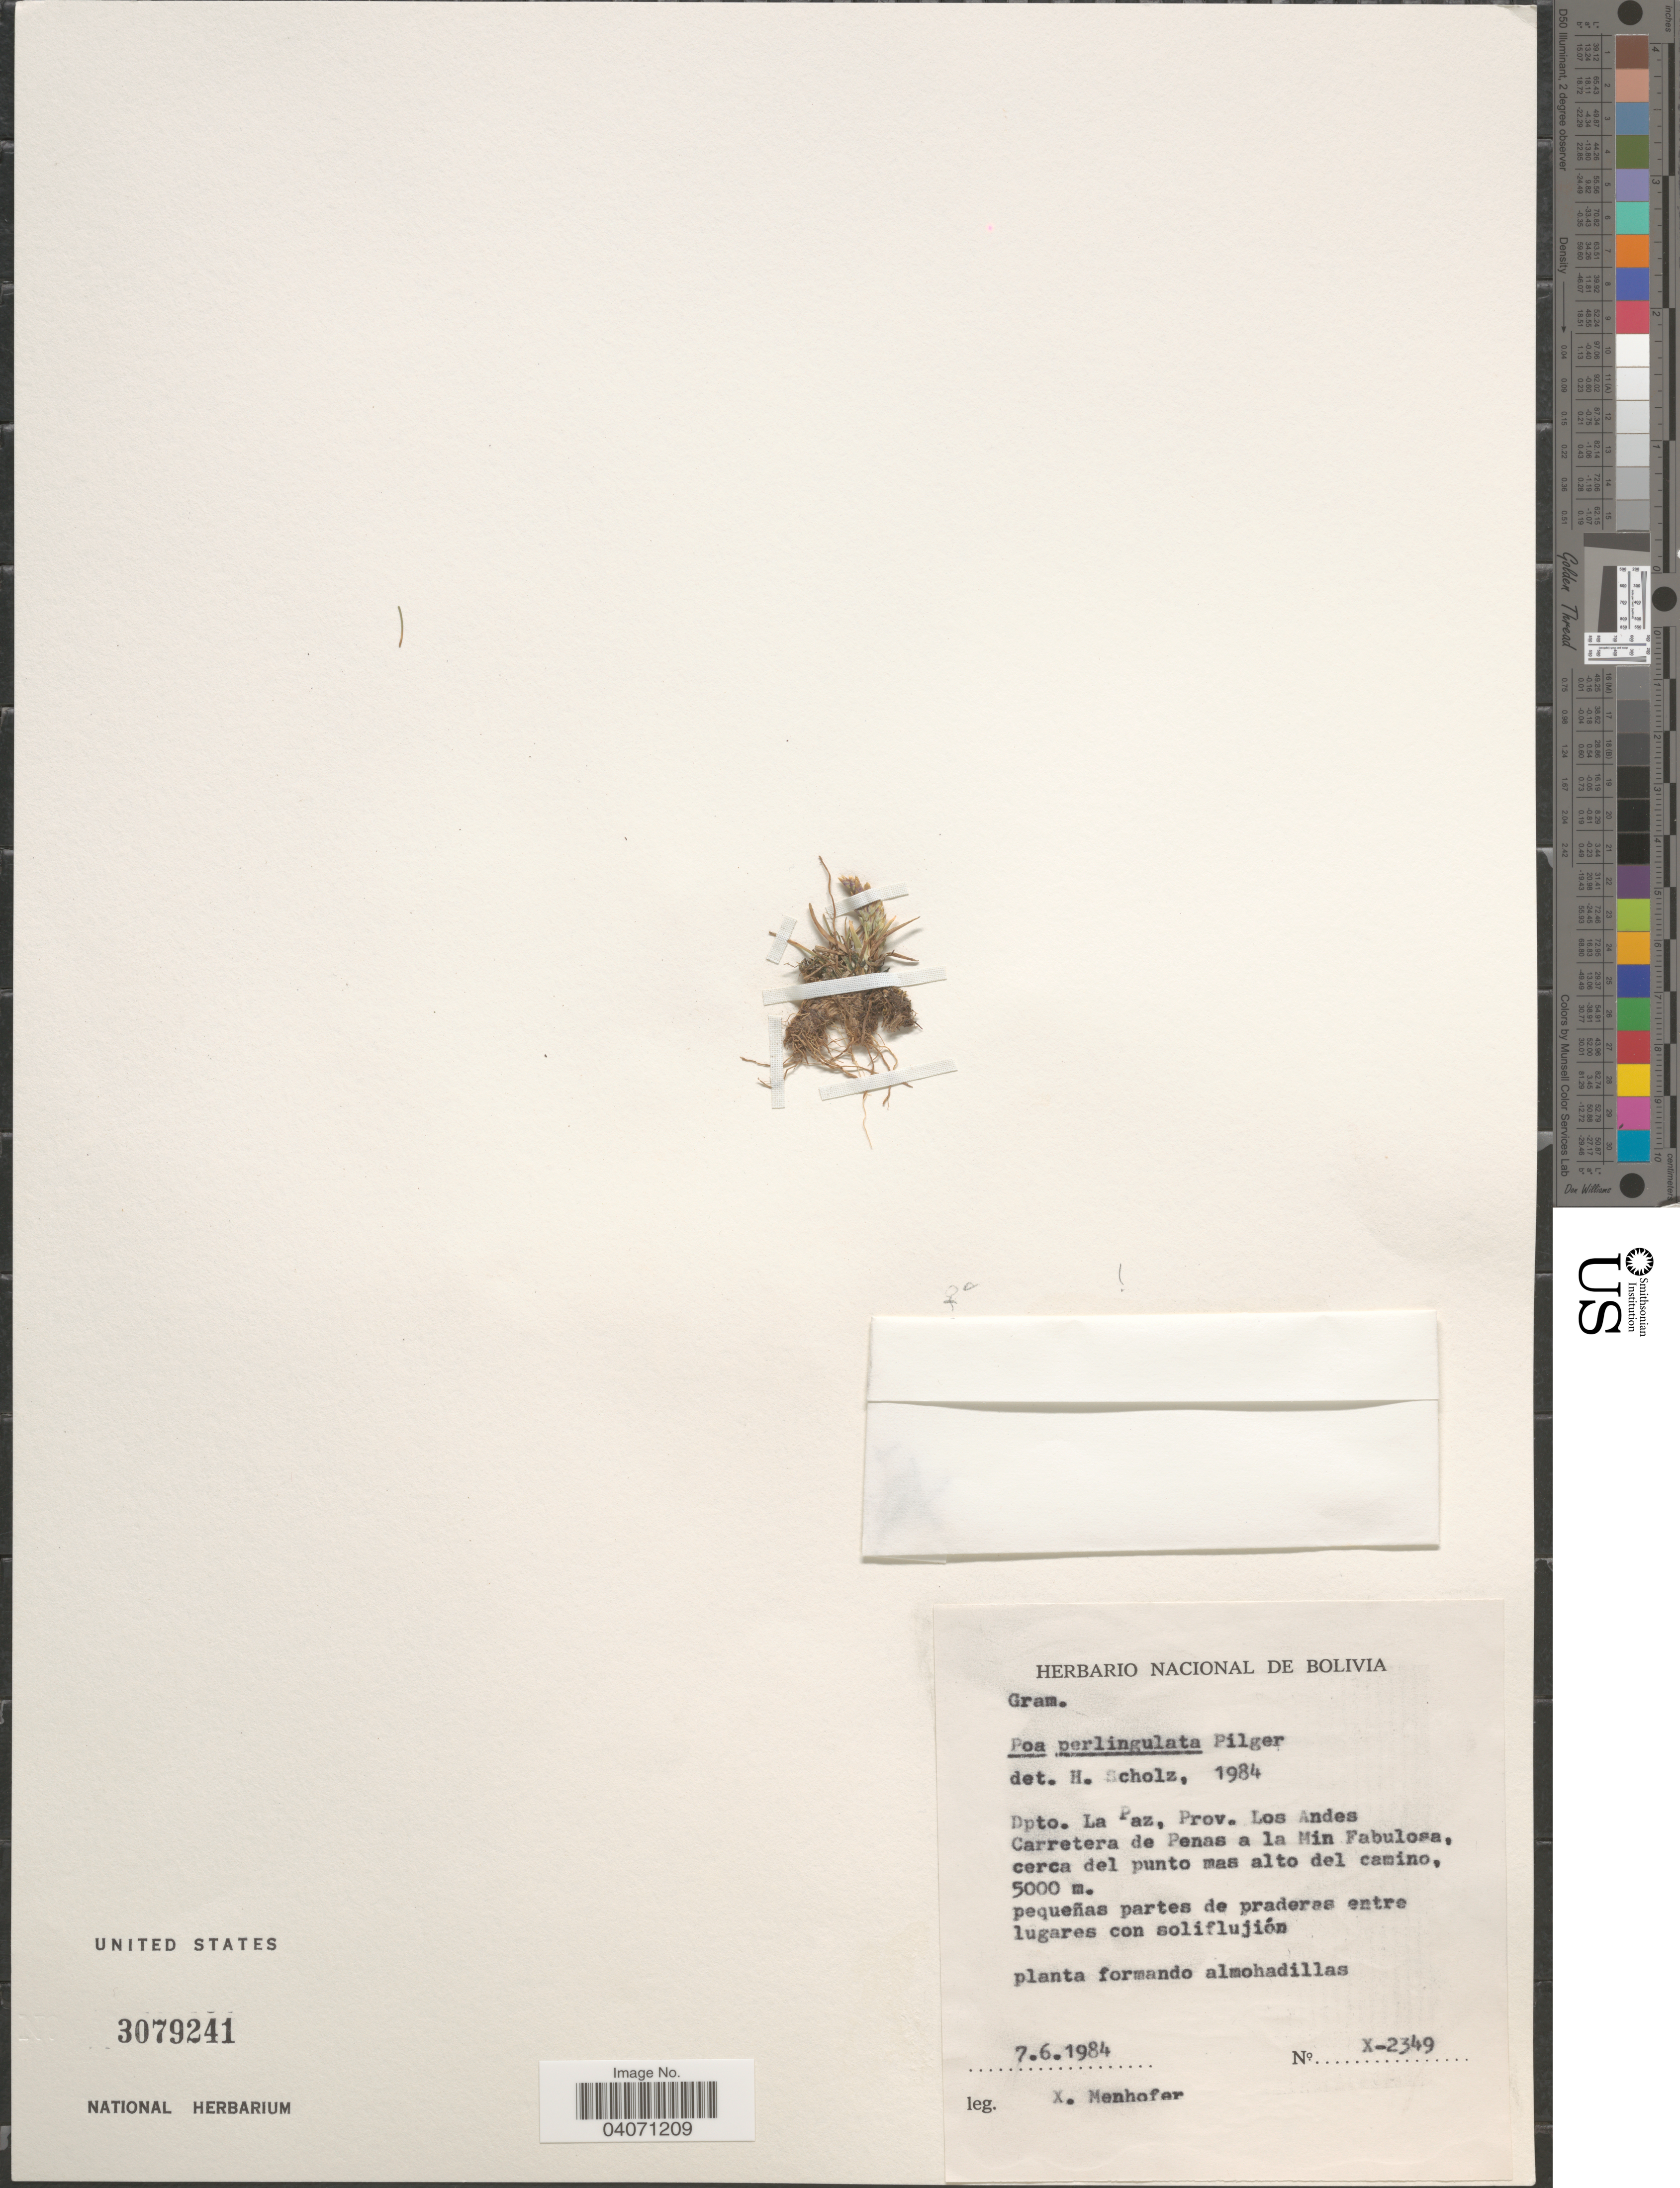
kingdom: Plantae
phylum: Tracheophyta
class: Liliopsida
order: Poales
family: Poaceae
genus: Poa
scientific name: Poa perligulata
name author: Pilg.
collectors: X. Menhofer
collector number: X-2349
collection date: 1984-06-07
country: Bolivia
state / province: La Paz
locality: Dpto. La Paz, Prov. Los Andes. Carretera de Penas a la Min Fabulosa, cerca del punto mas alto del camino.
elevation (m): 5000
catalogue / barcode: US 3079241